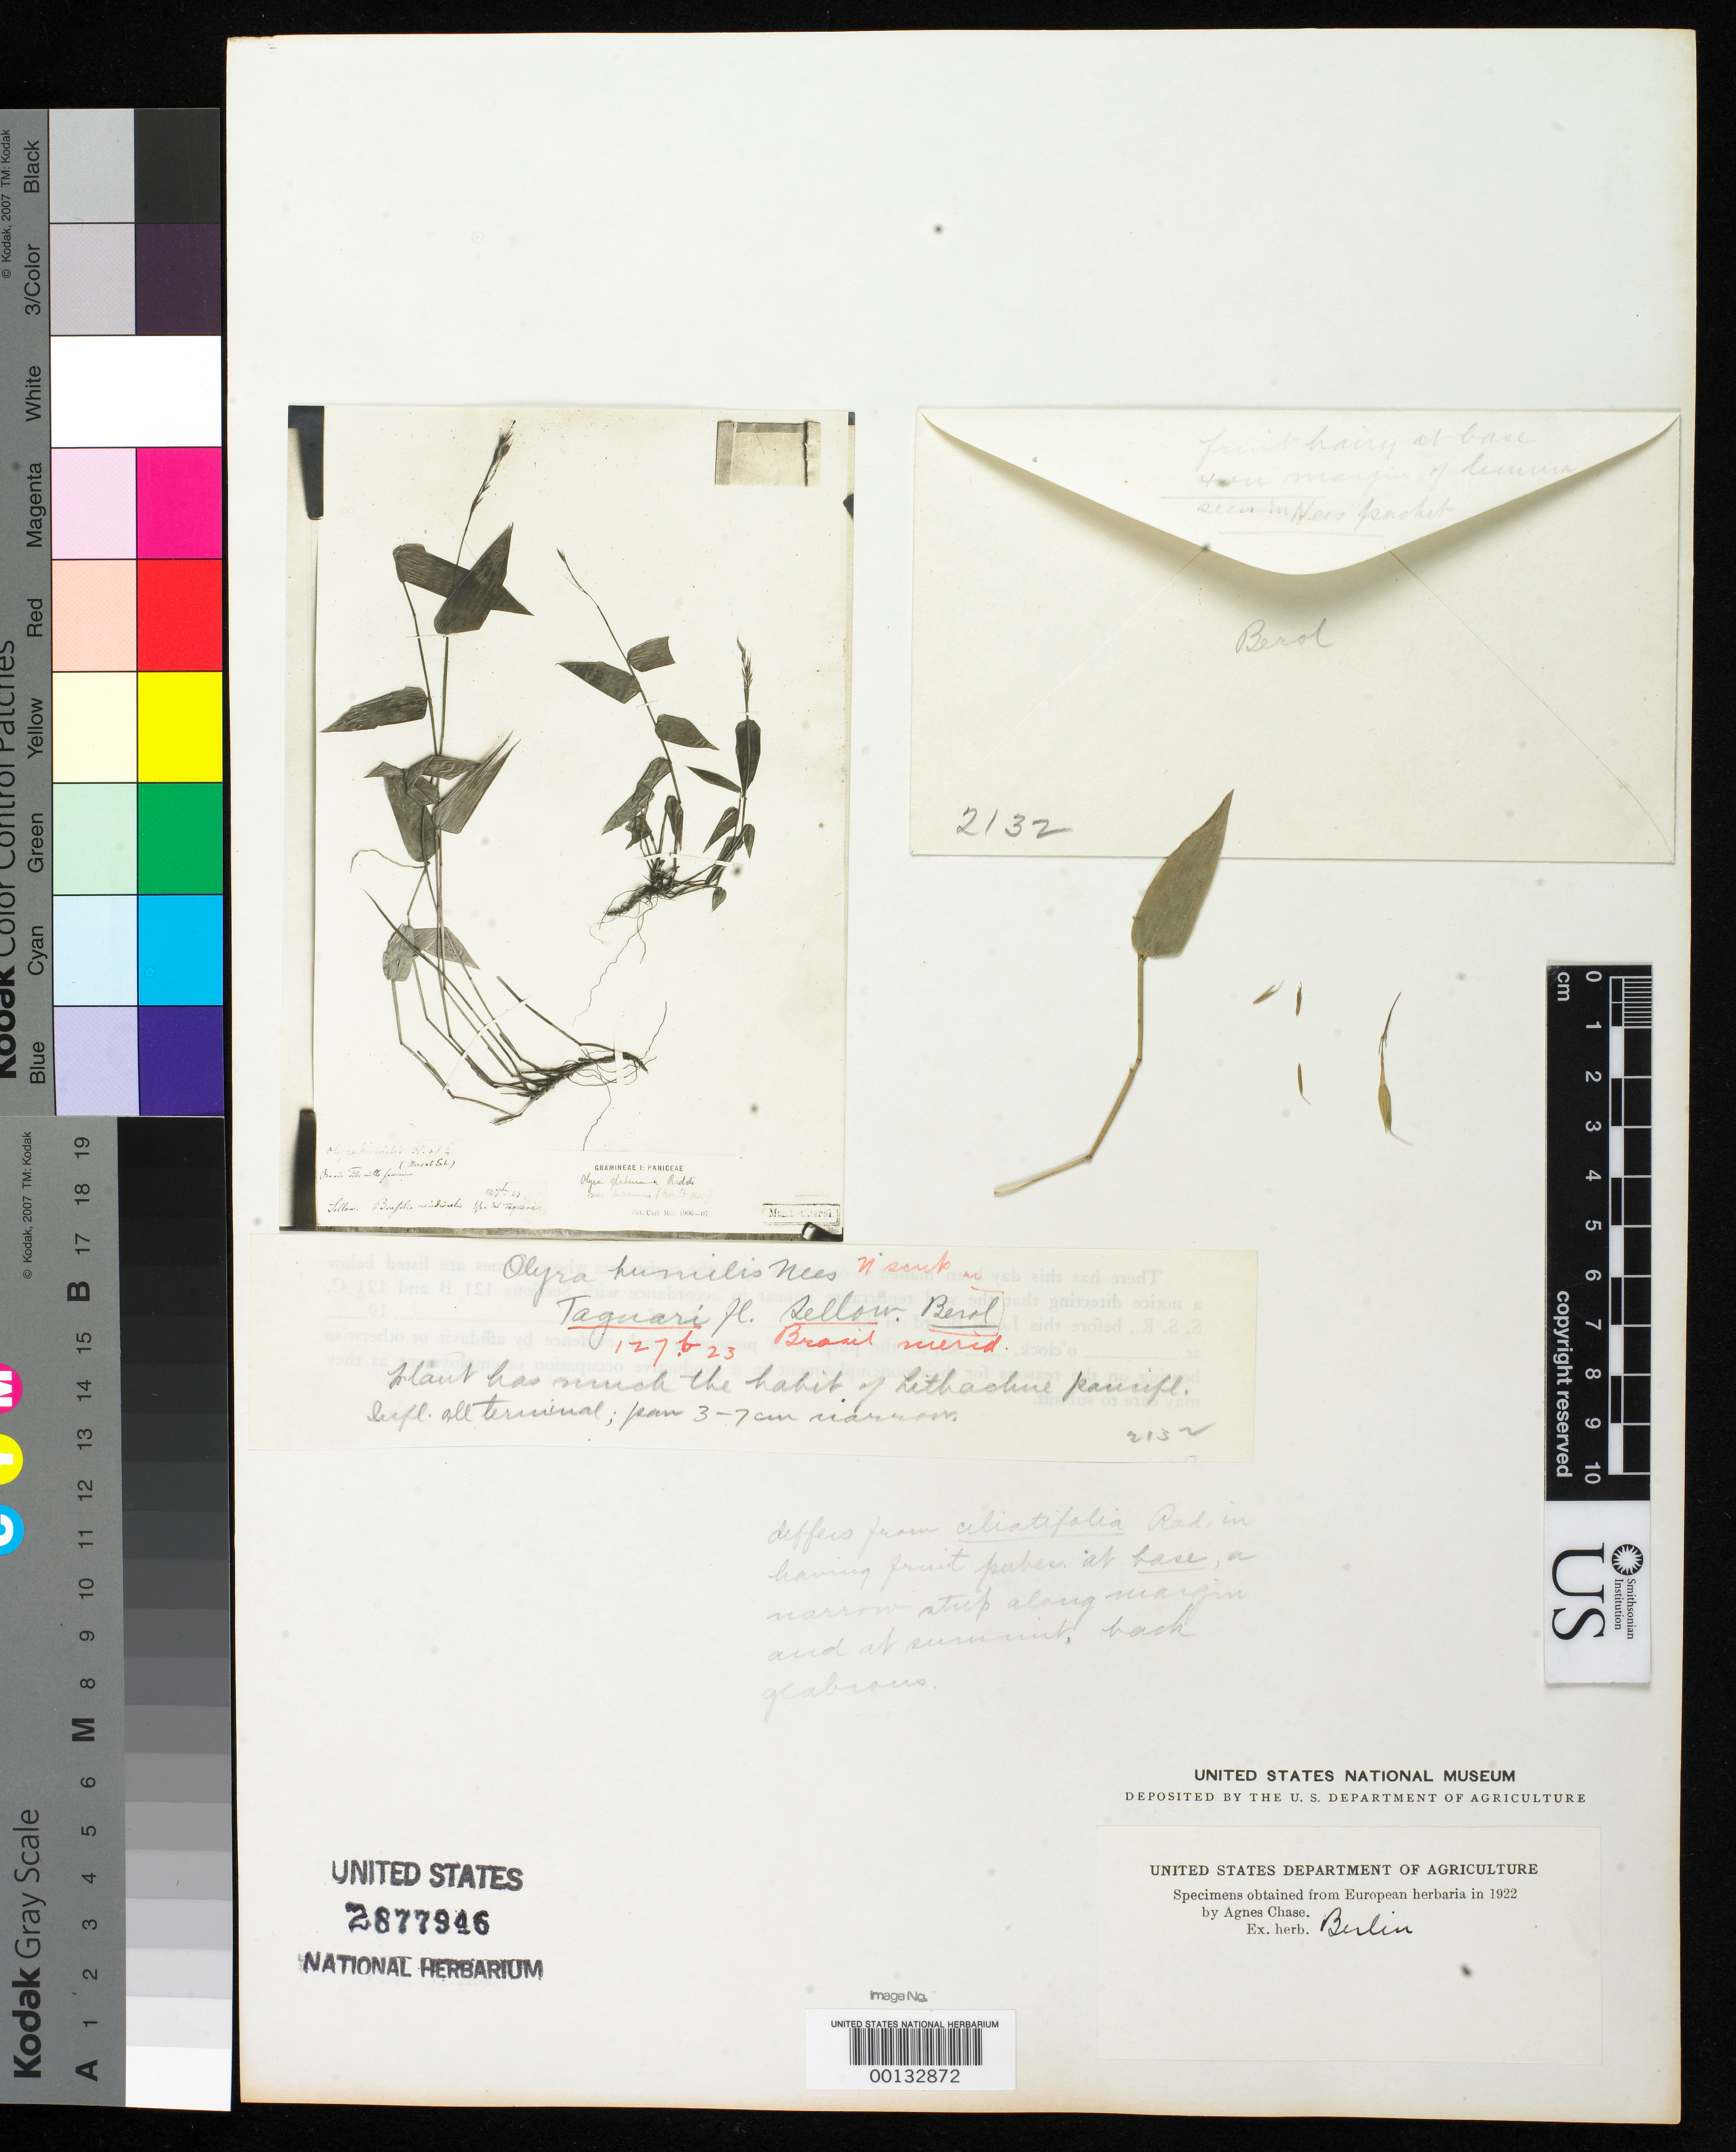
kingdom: Plantae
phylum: Tracheophyta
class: Liliopsida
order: Poales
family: Poaceae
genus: Olyra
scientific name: Olyra humilis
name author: Nees in Mart.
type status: Isolectotype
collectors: F. Sellow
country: Brazil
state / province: Pernambuco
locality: Ad ripas Taguari fluminis.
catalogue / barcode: US 2877946